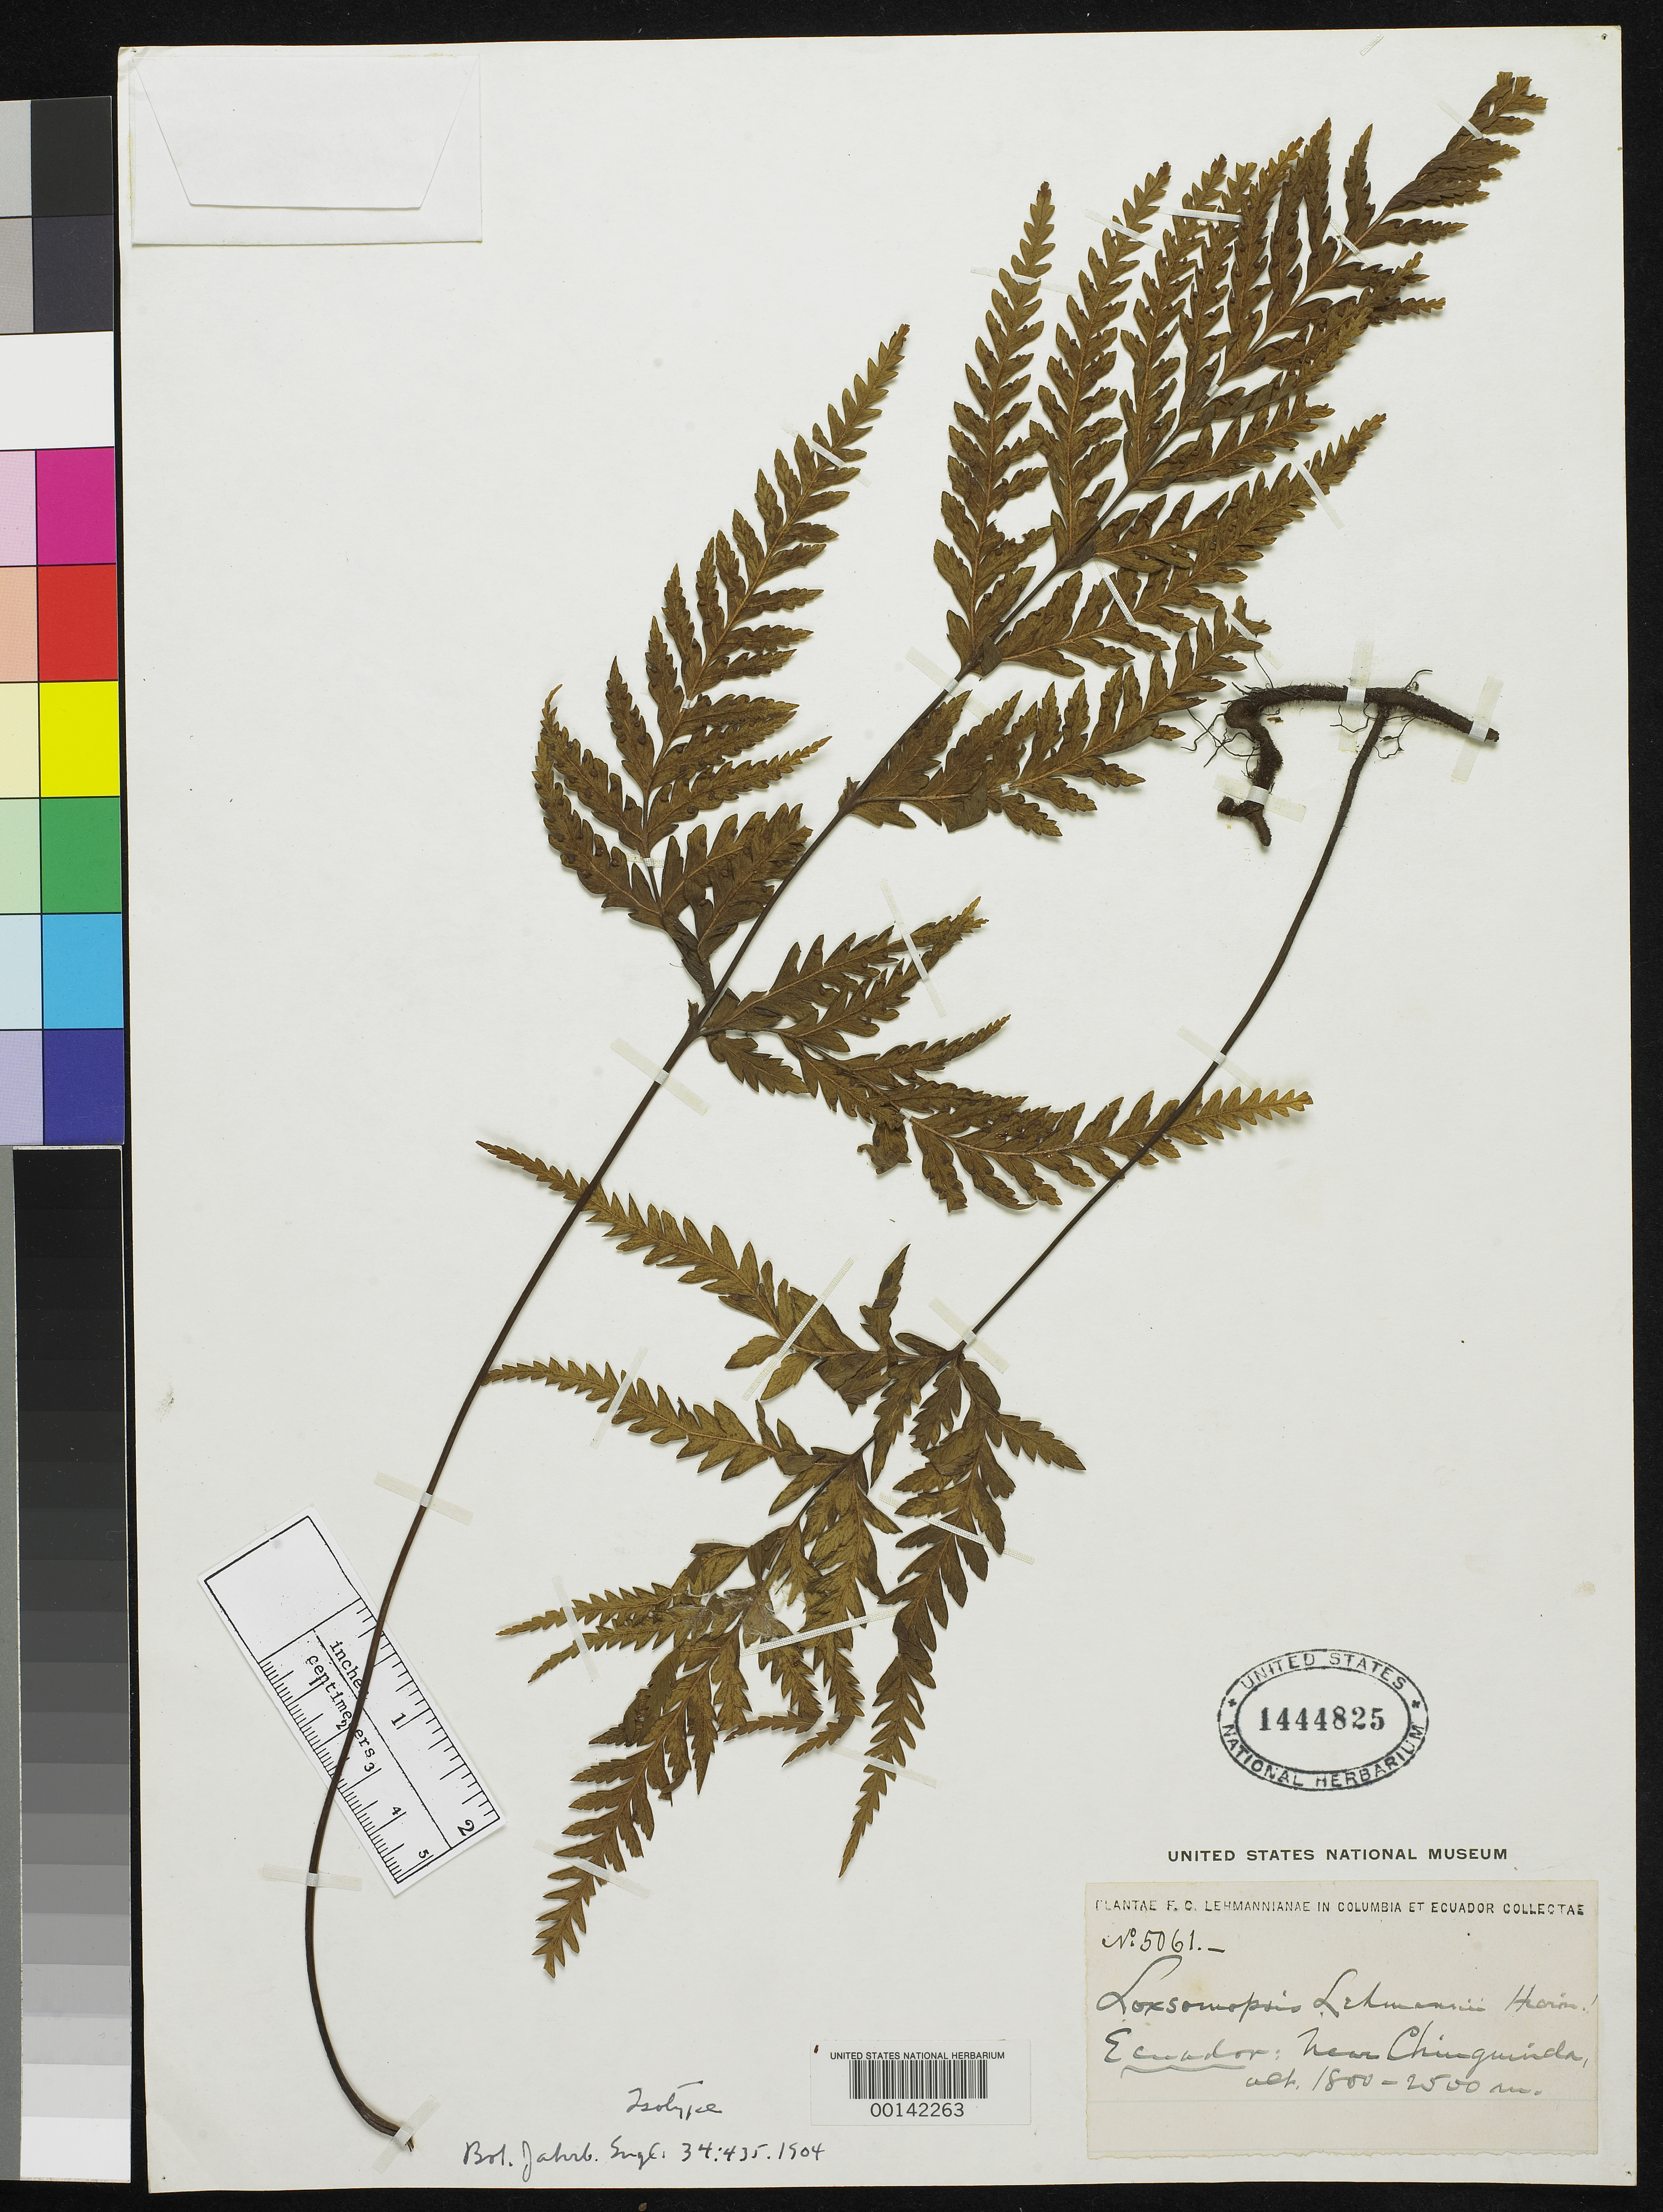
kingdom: Plantae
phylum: Tracheophyta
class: Polypodiopsida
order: Cyatheales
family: Loxsomataceae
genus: Loxsomopsis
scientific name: Loxsomopsis lehmannii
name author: Hieron.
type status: Isotype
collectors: F. C. Lehmann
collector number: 5061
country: Ecuador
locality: Prope Chinguinda, Cordillera Oriental de Sigsig [Near Chinguinda, Cordillera Oriental de Sigsig].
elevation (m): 1800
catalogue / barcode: US 1444825